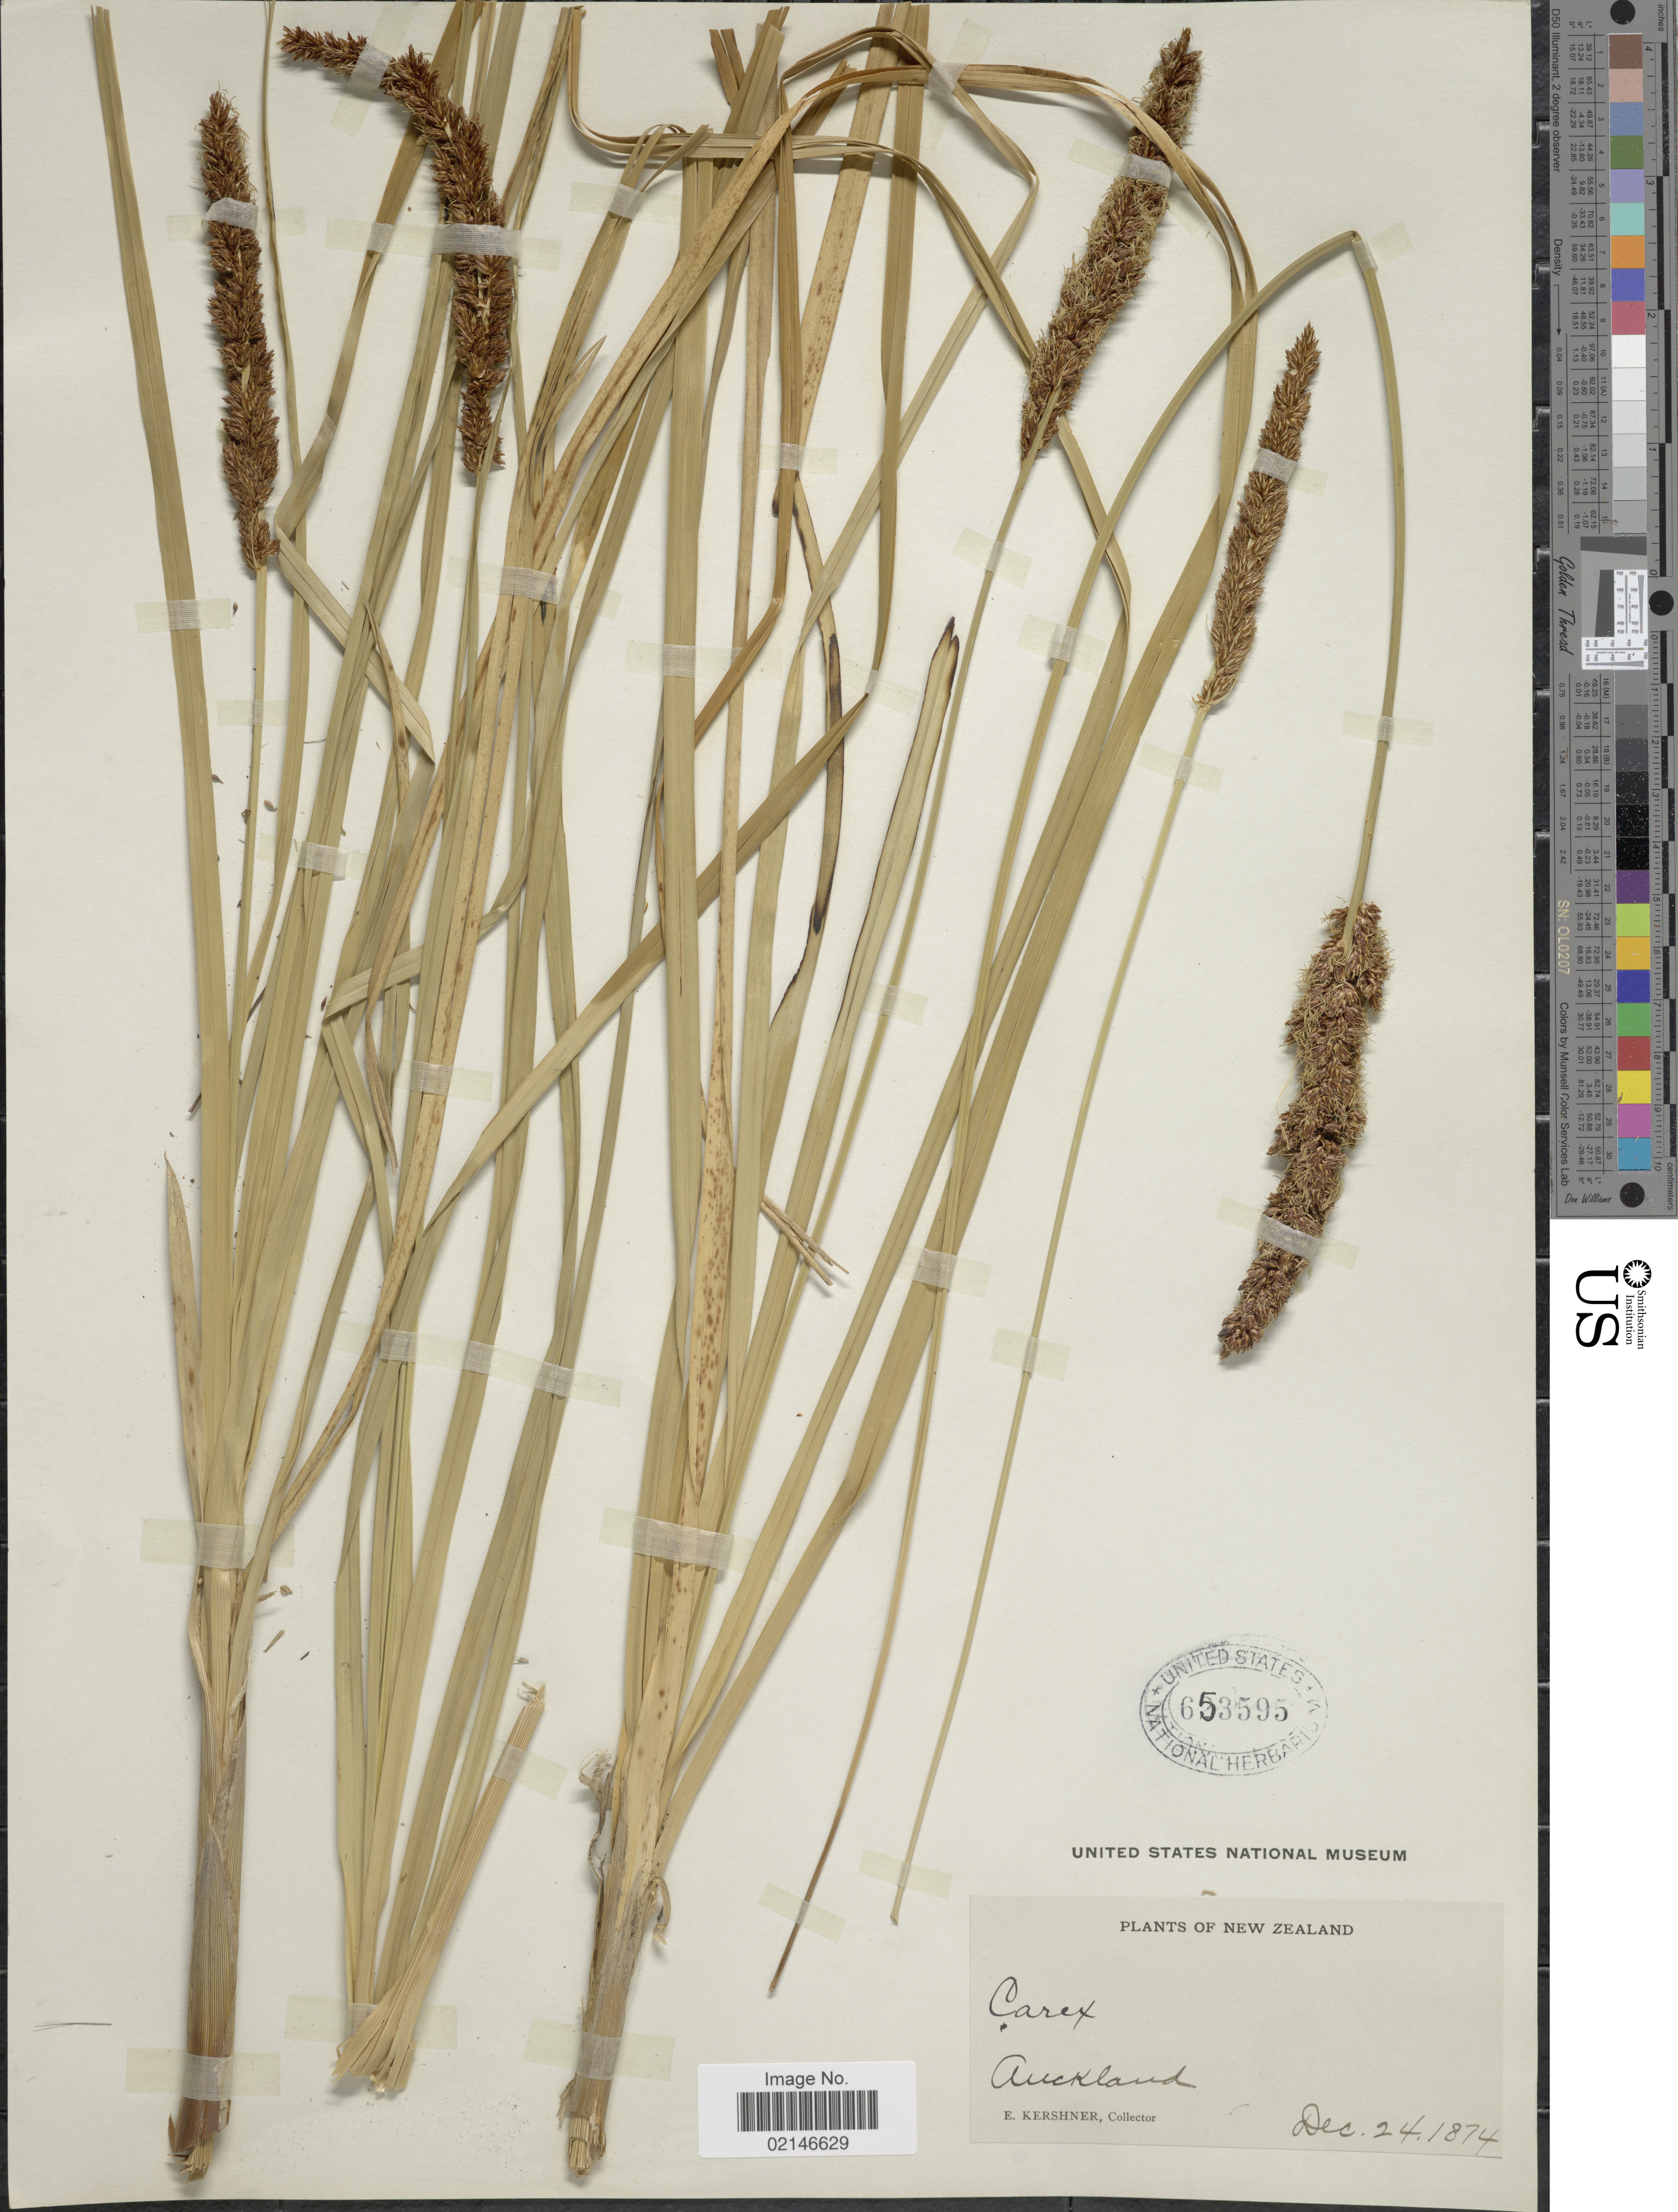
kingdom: Plantae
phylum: Tracheophyta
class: Liliopsida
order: Poales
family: Cyperaceae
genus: Carex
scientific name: Carex sp.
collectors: E. Kershner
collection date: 1874-12-24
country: New Zealand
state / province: Auckland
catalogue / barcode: US 653595